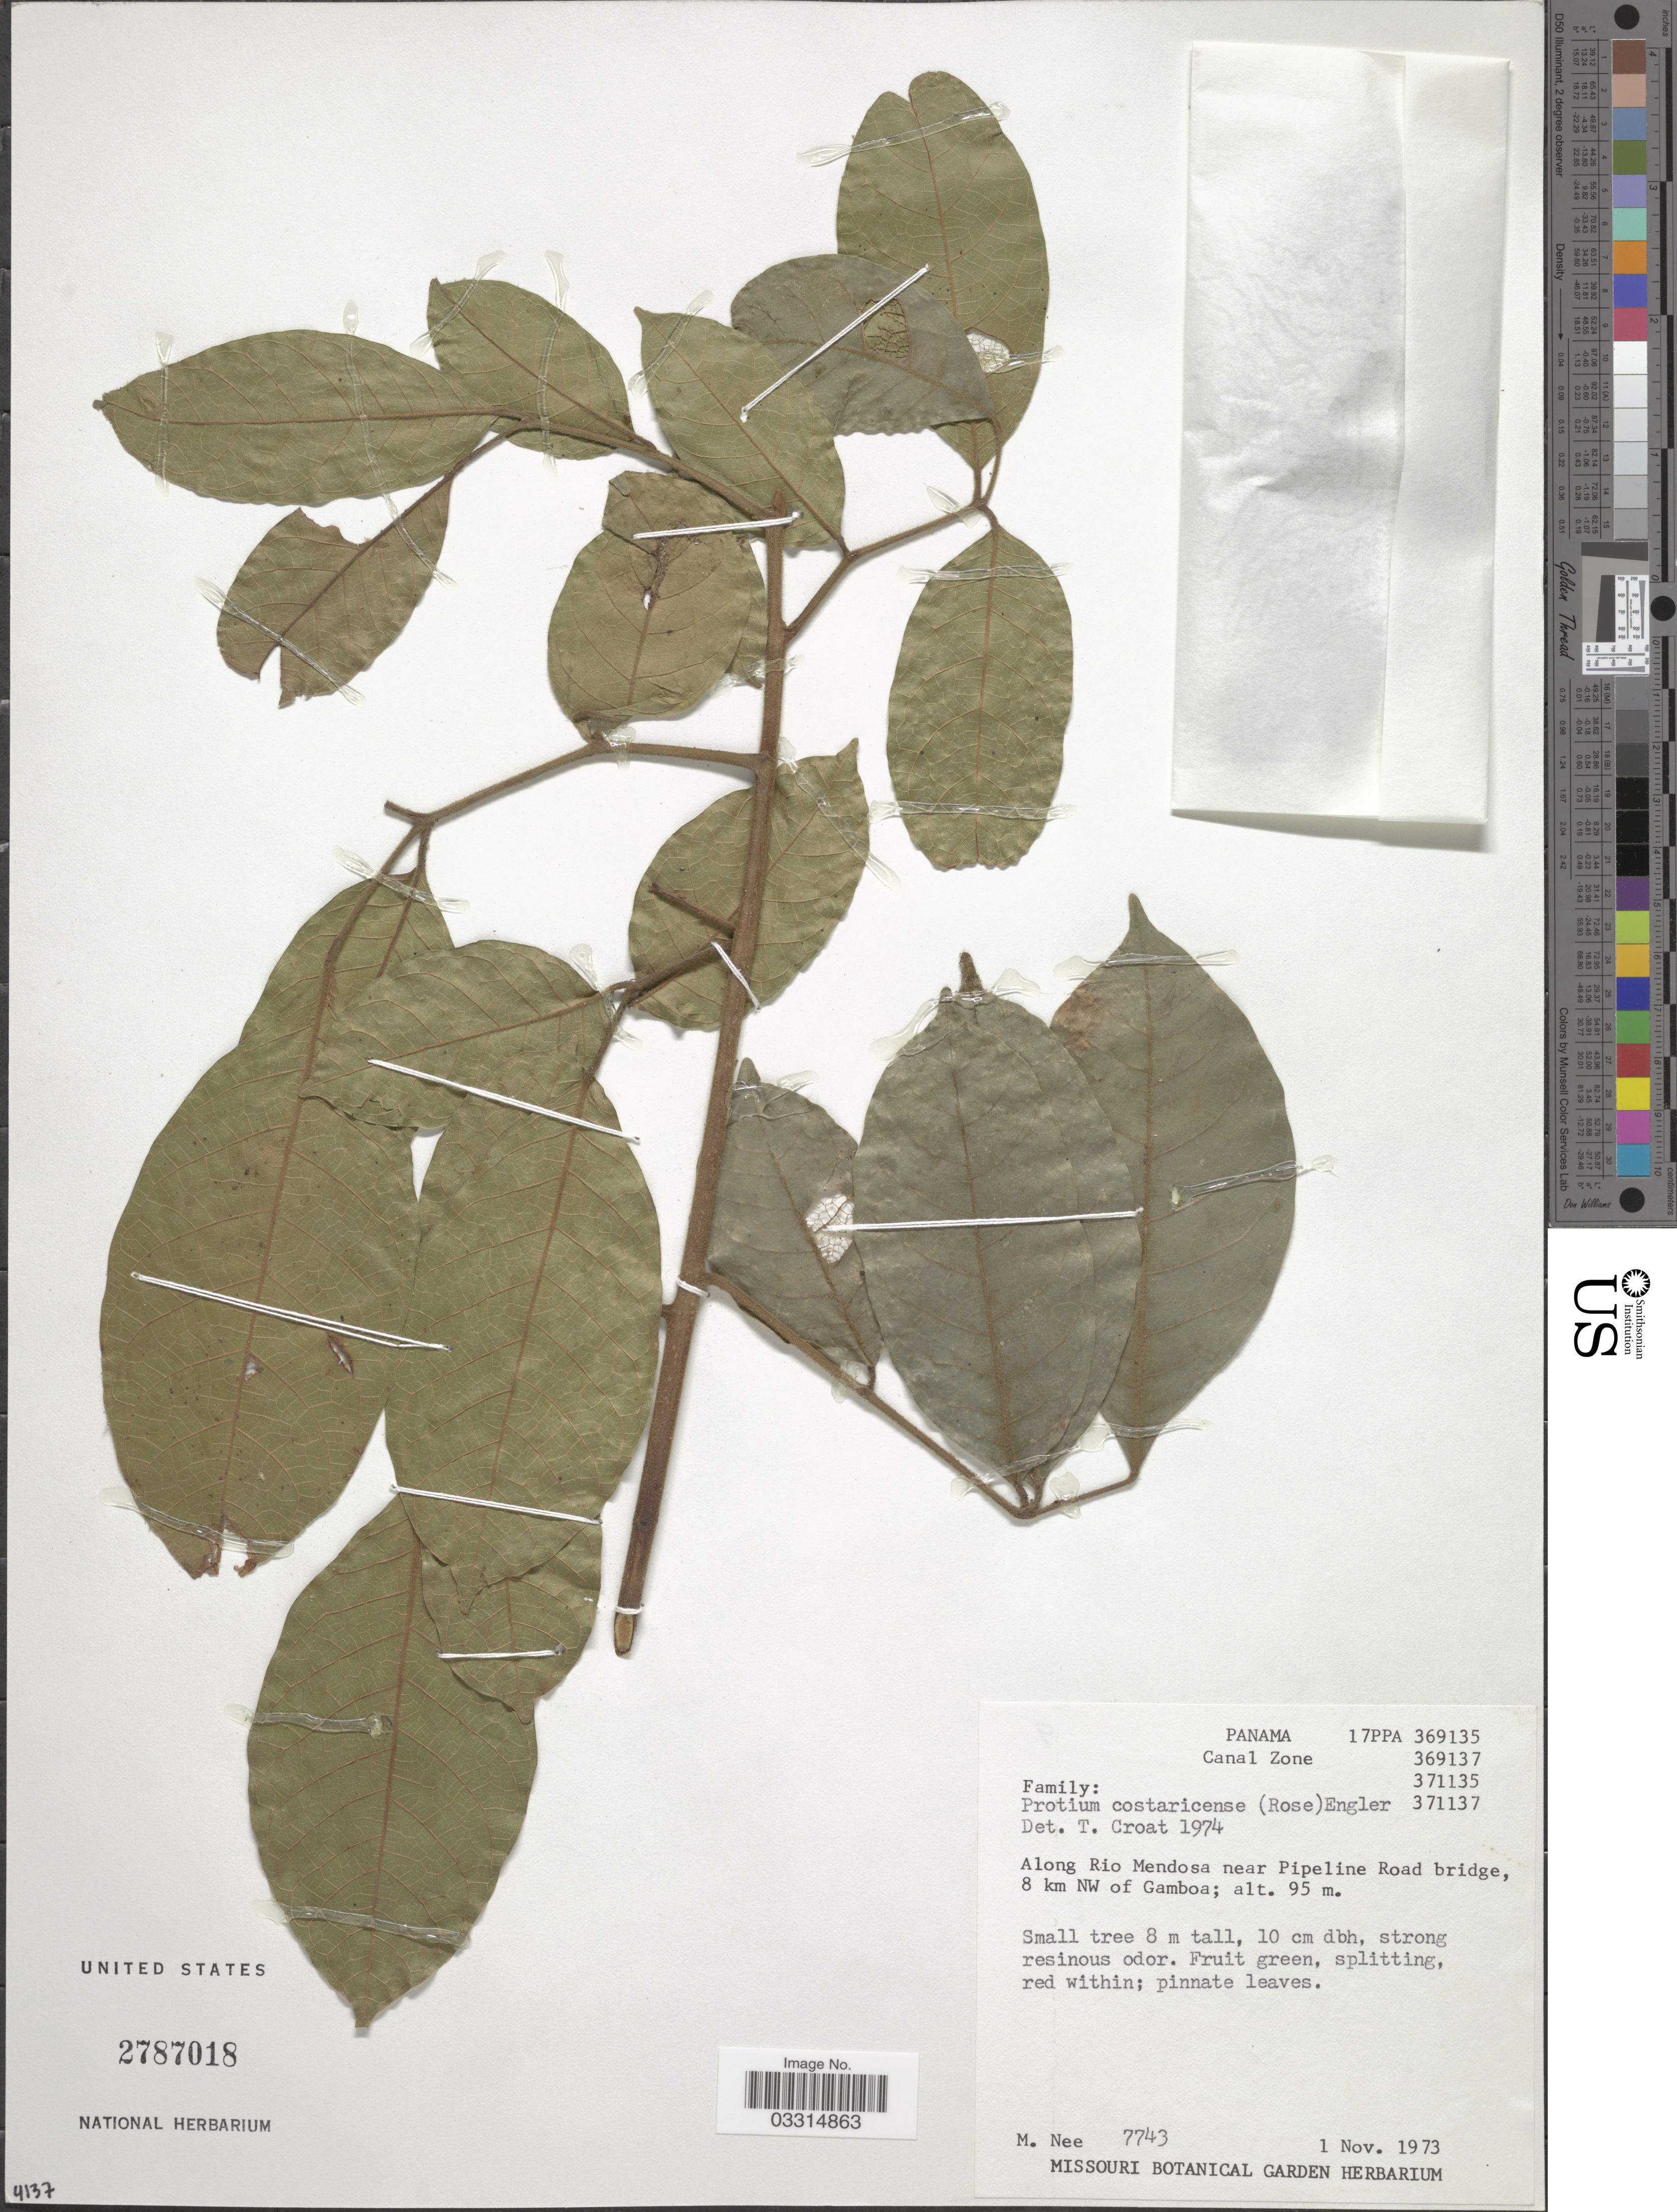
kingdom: Plantae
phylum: Tracheophyta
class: Magnoliopsida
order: Sapindales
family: Burseraceae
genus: Protium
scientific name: Protium costaricense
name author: (Rose) Engl.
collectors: M. Nee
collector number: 7743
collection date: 1973-11-01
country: Panama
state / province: Colón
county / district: Canal Zone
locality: Canal Zone. Along Rio Mendosa near Pipeline Road bridge, 8 km NW of Gamboa.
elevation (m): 95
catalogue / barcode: US 2787018